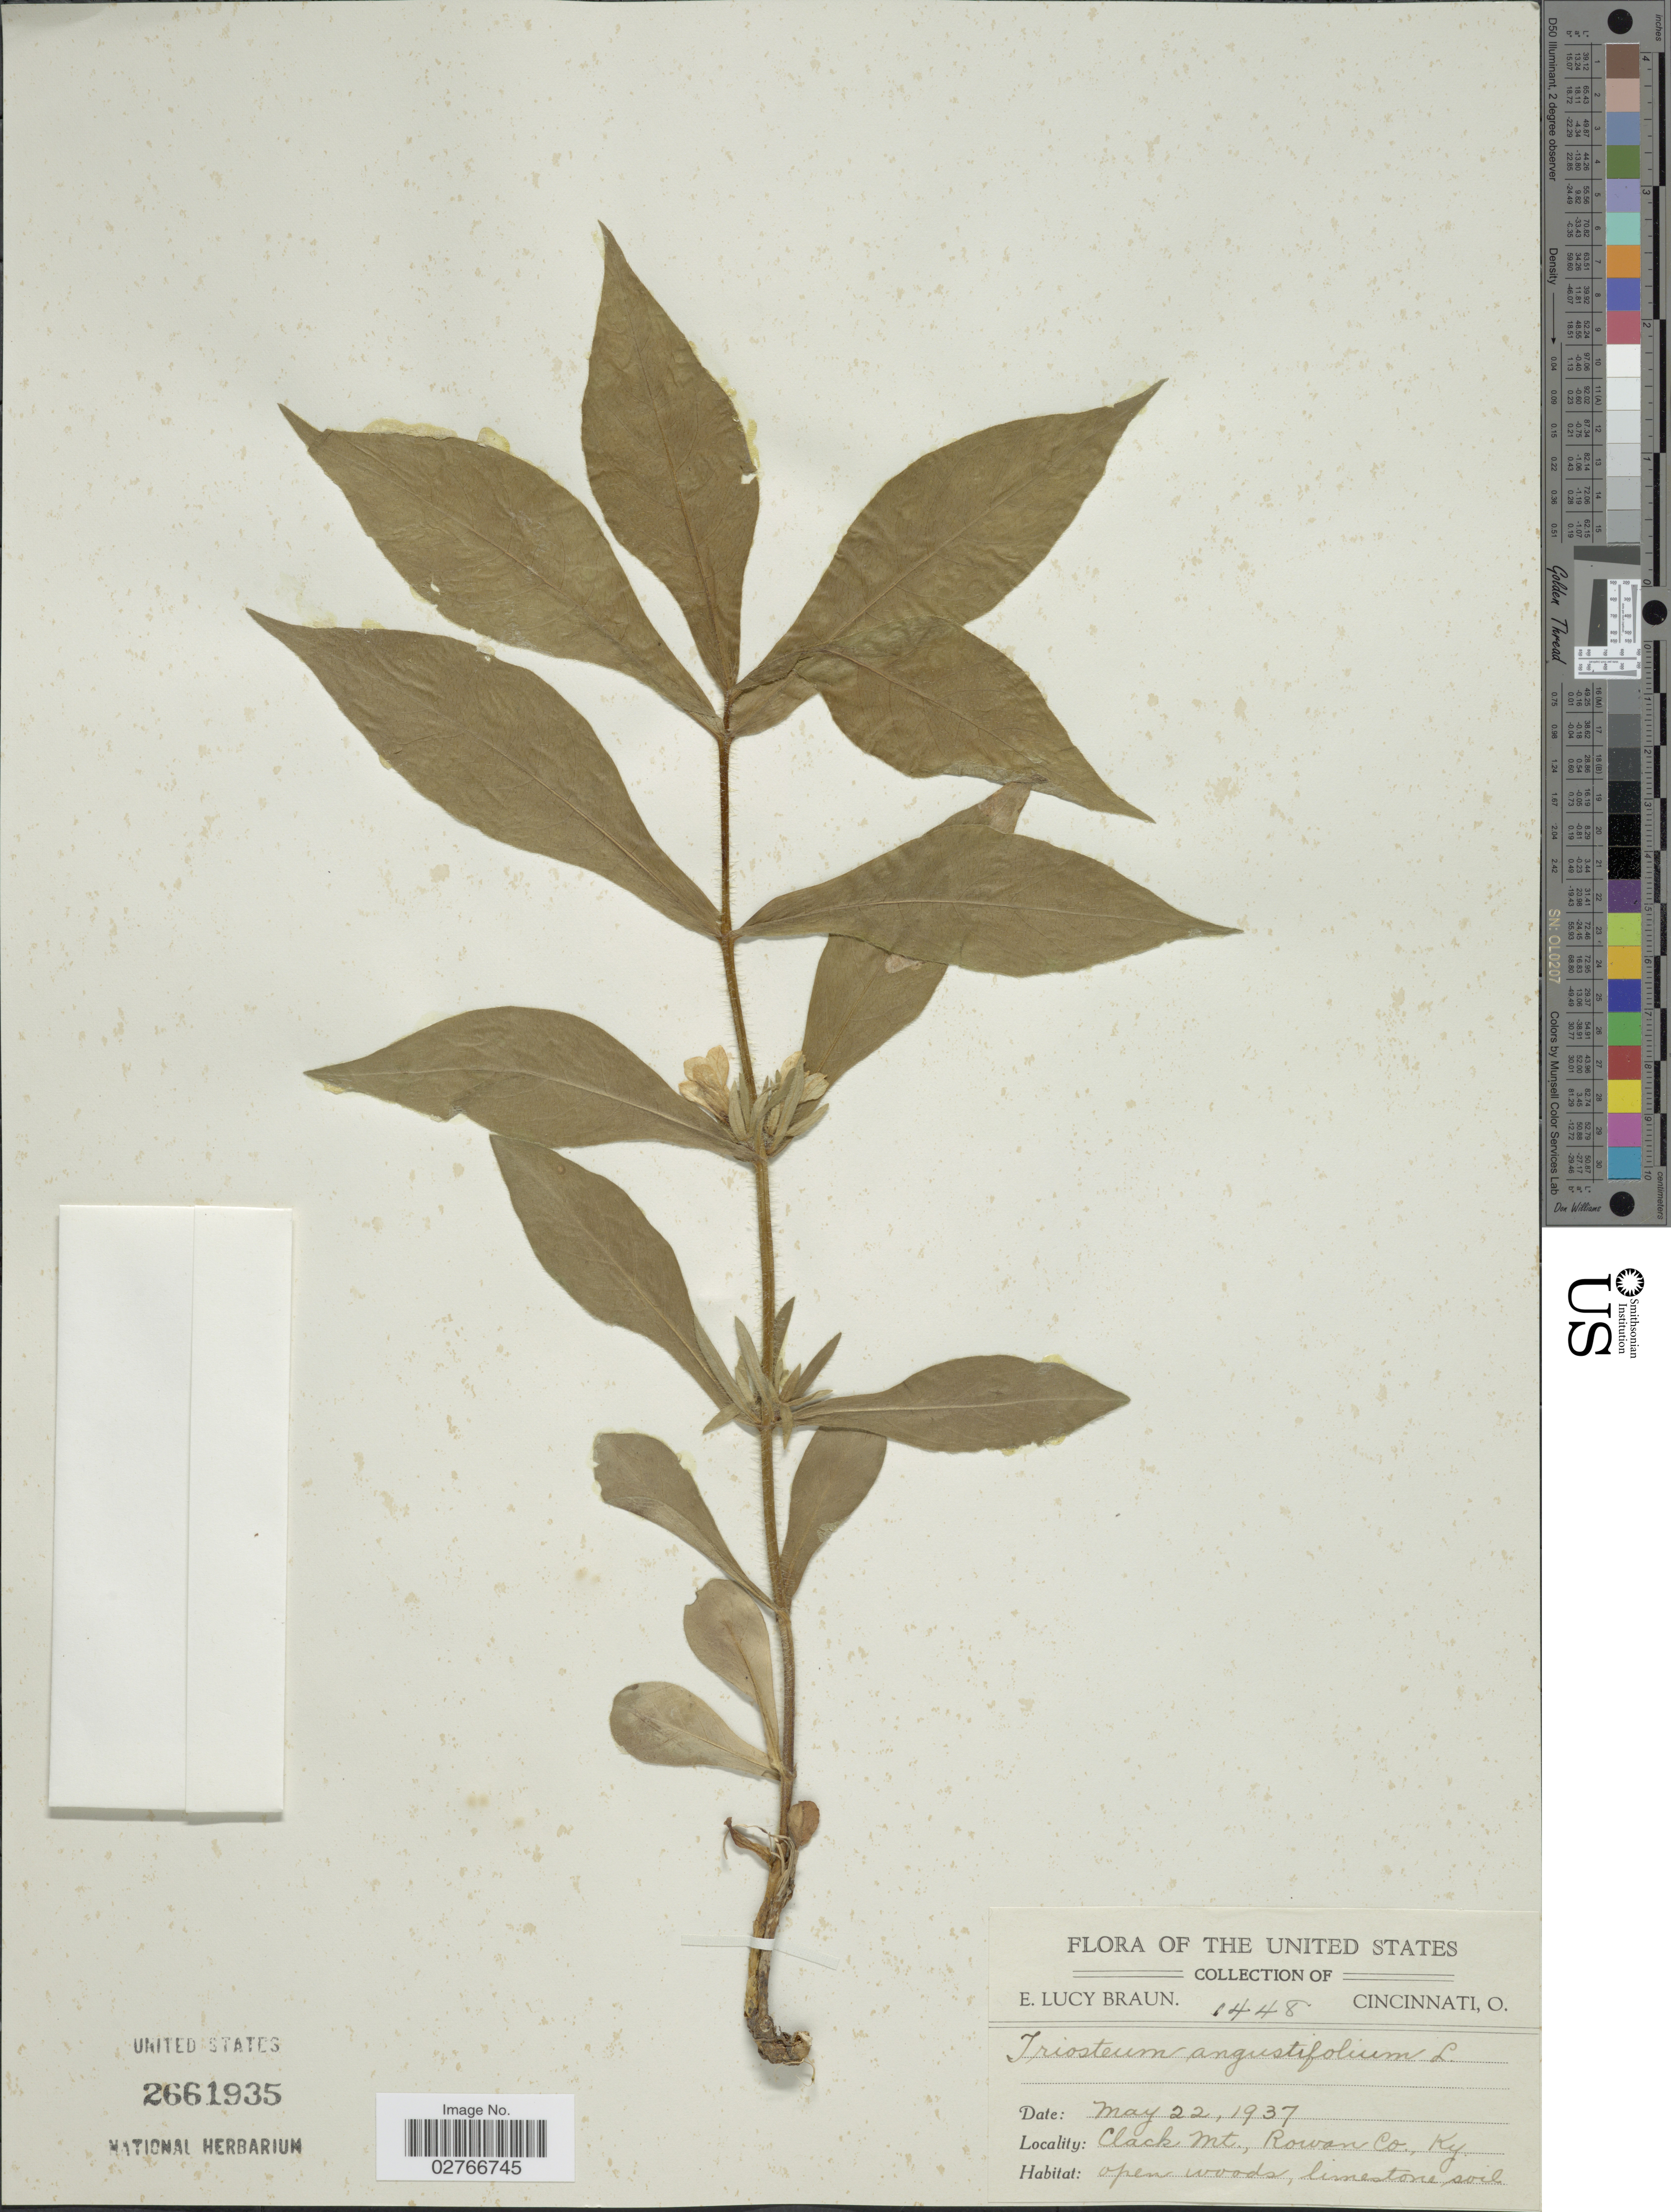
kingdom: Plantae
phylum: Tracheophyta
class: Magnoliopsida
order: Dipsacales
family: Caprifoliaceae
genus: Triosteum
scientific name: Triosteum angustifolium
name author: L.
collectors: E. L. Braun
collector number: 1448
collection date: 1937-05-22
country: United States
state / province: Kentucky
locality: Clack Mt., Rowan Co.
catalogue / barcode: US 2661935